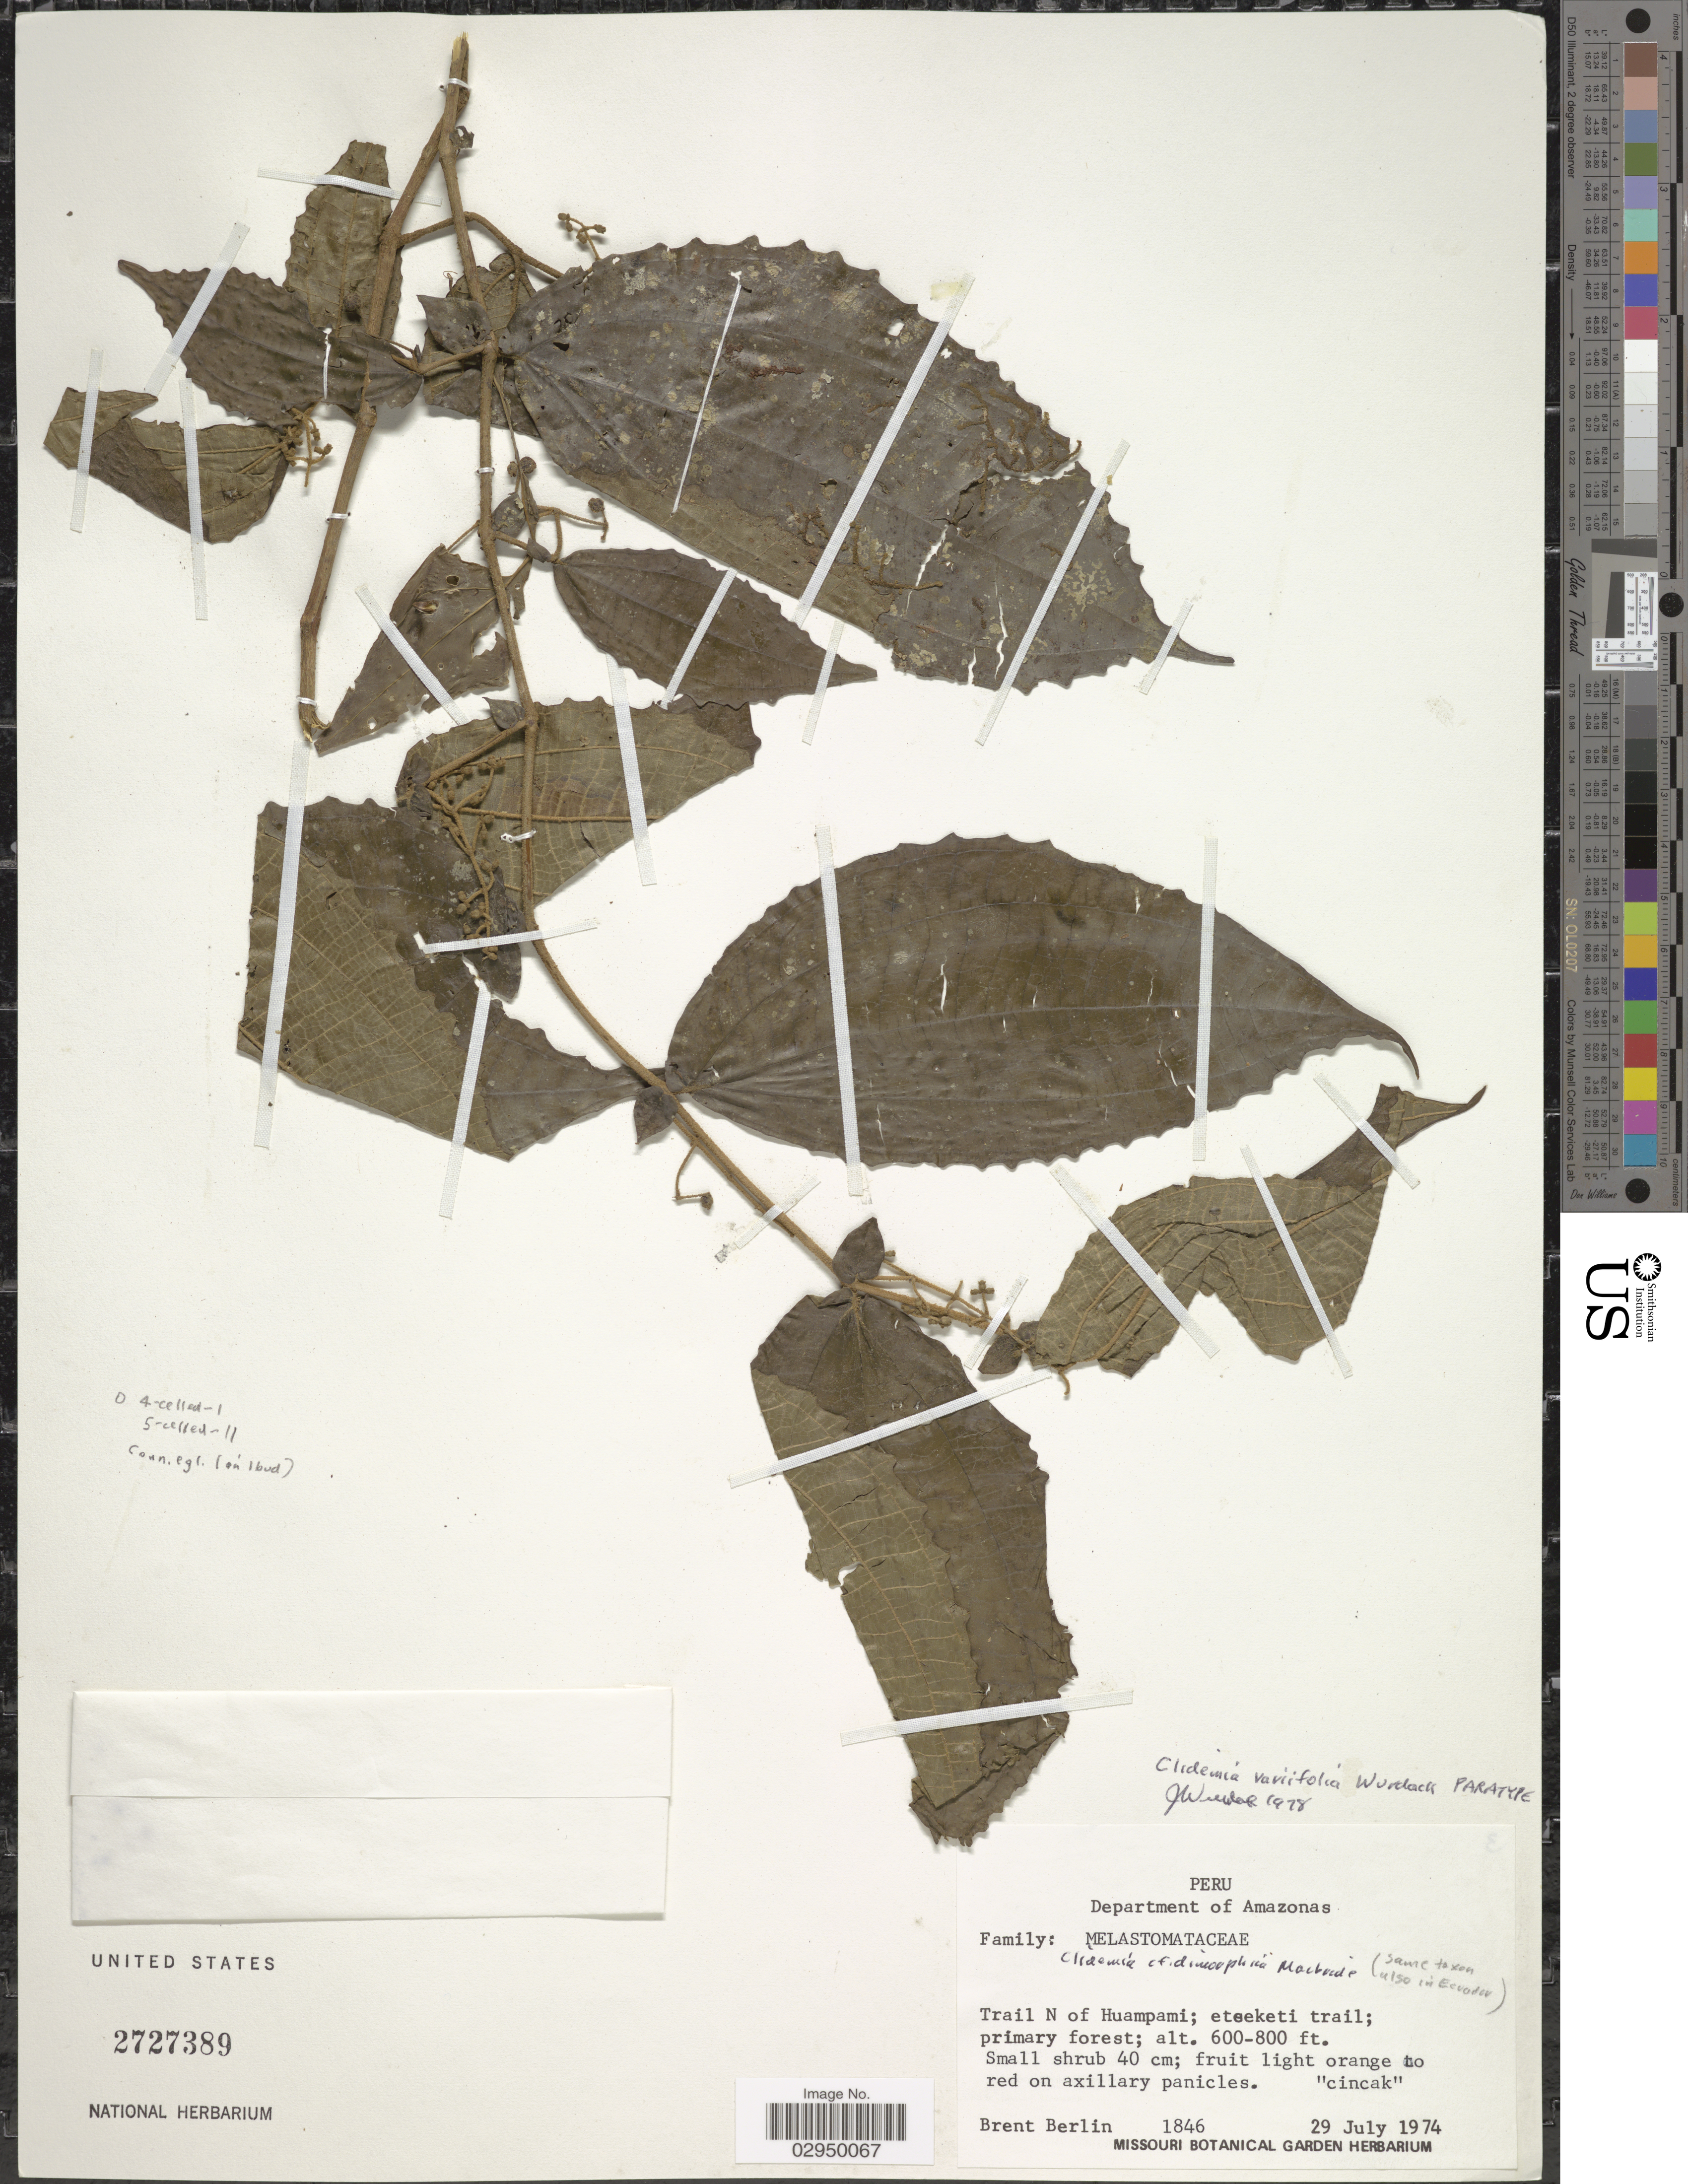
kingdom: Plantae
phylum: Tracheophyta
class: Magnoliopsida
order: Myrtales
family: Melastomataceae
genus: Clidemia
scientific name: Clidemia variifolia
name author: Wurdack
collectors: B. Berlin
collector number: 1846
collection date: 1974-07-29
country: Peru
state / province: Amazonas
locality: Department of Amazonas. Trail N of Huampami; etseketi trail; primary forest.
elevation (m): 183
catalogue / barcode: US 2727389